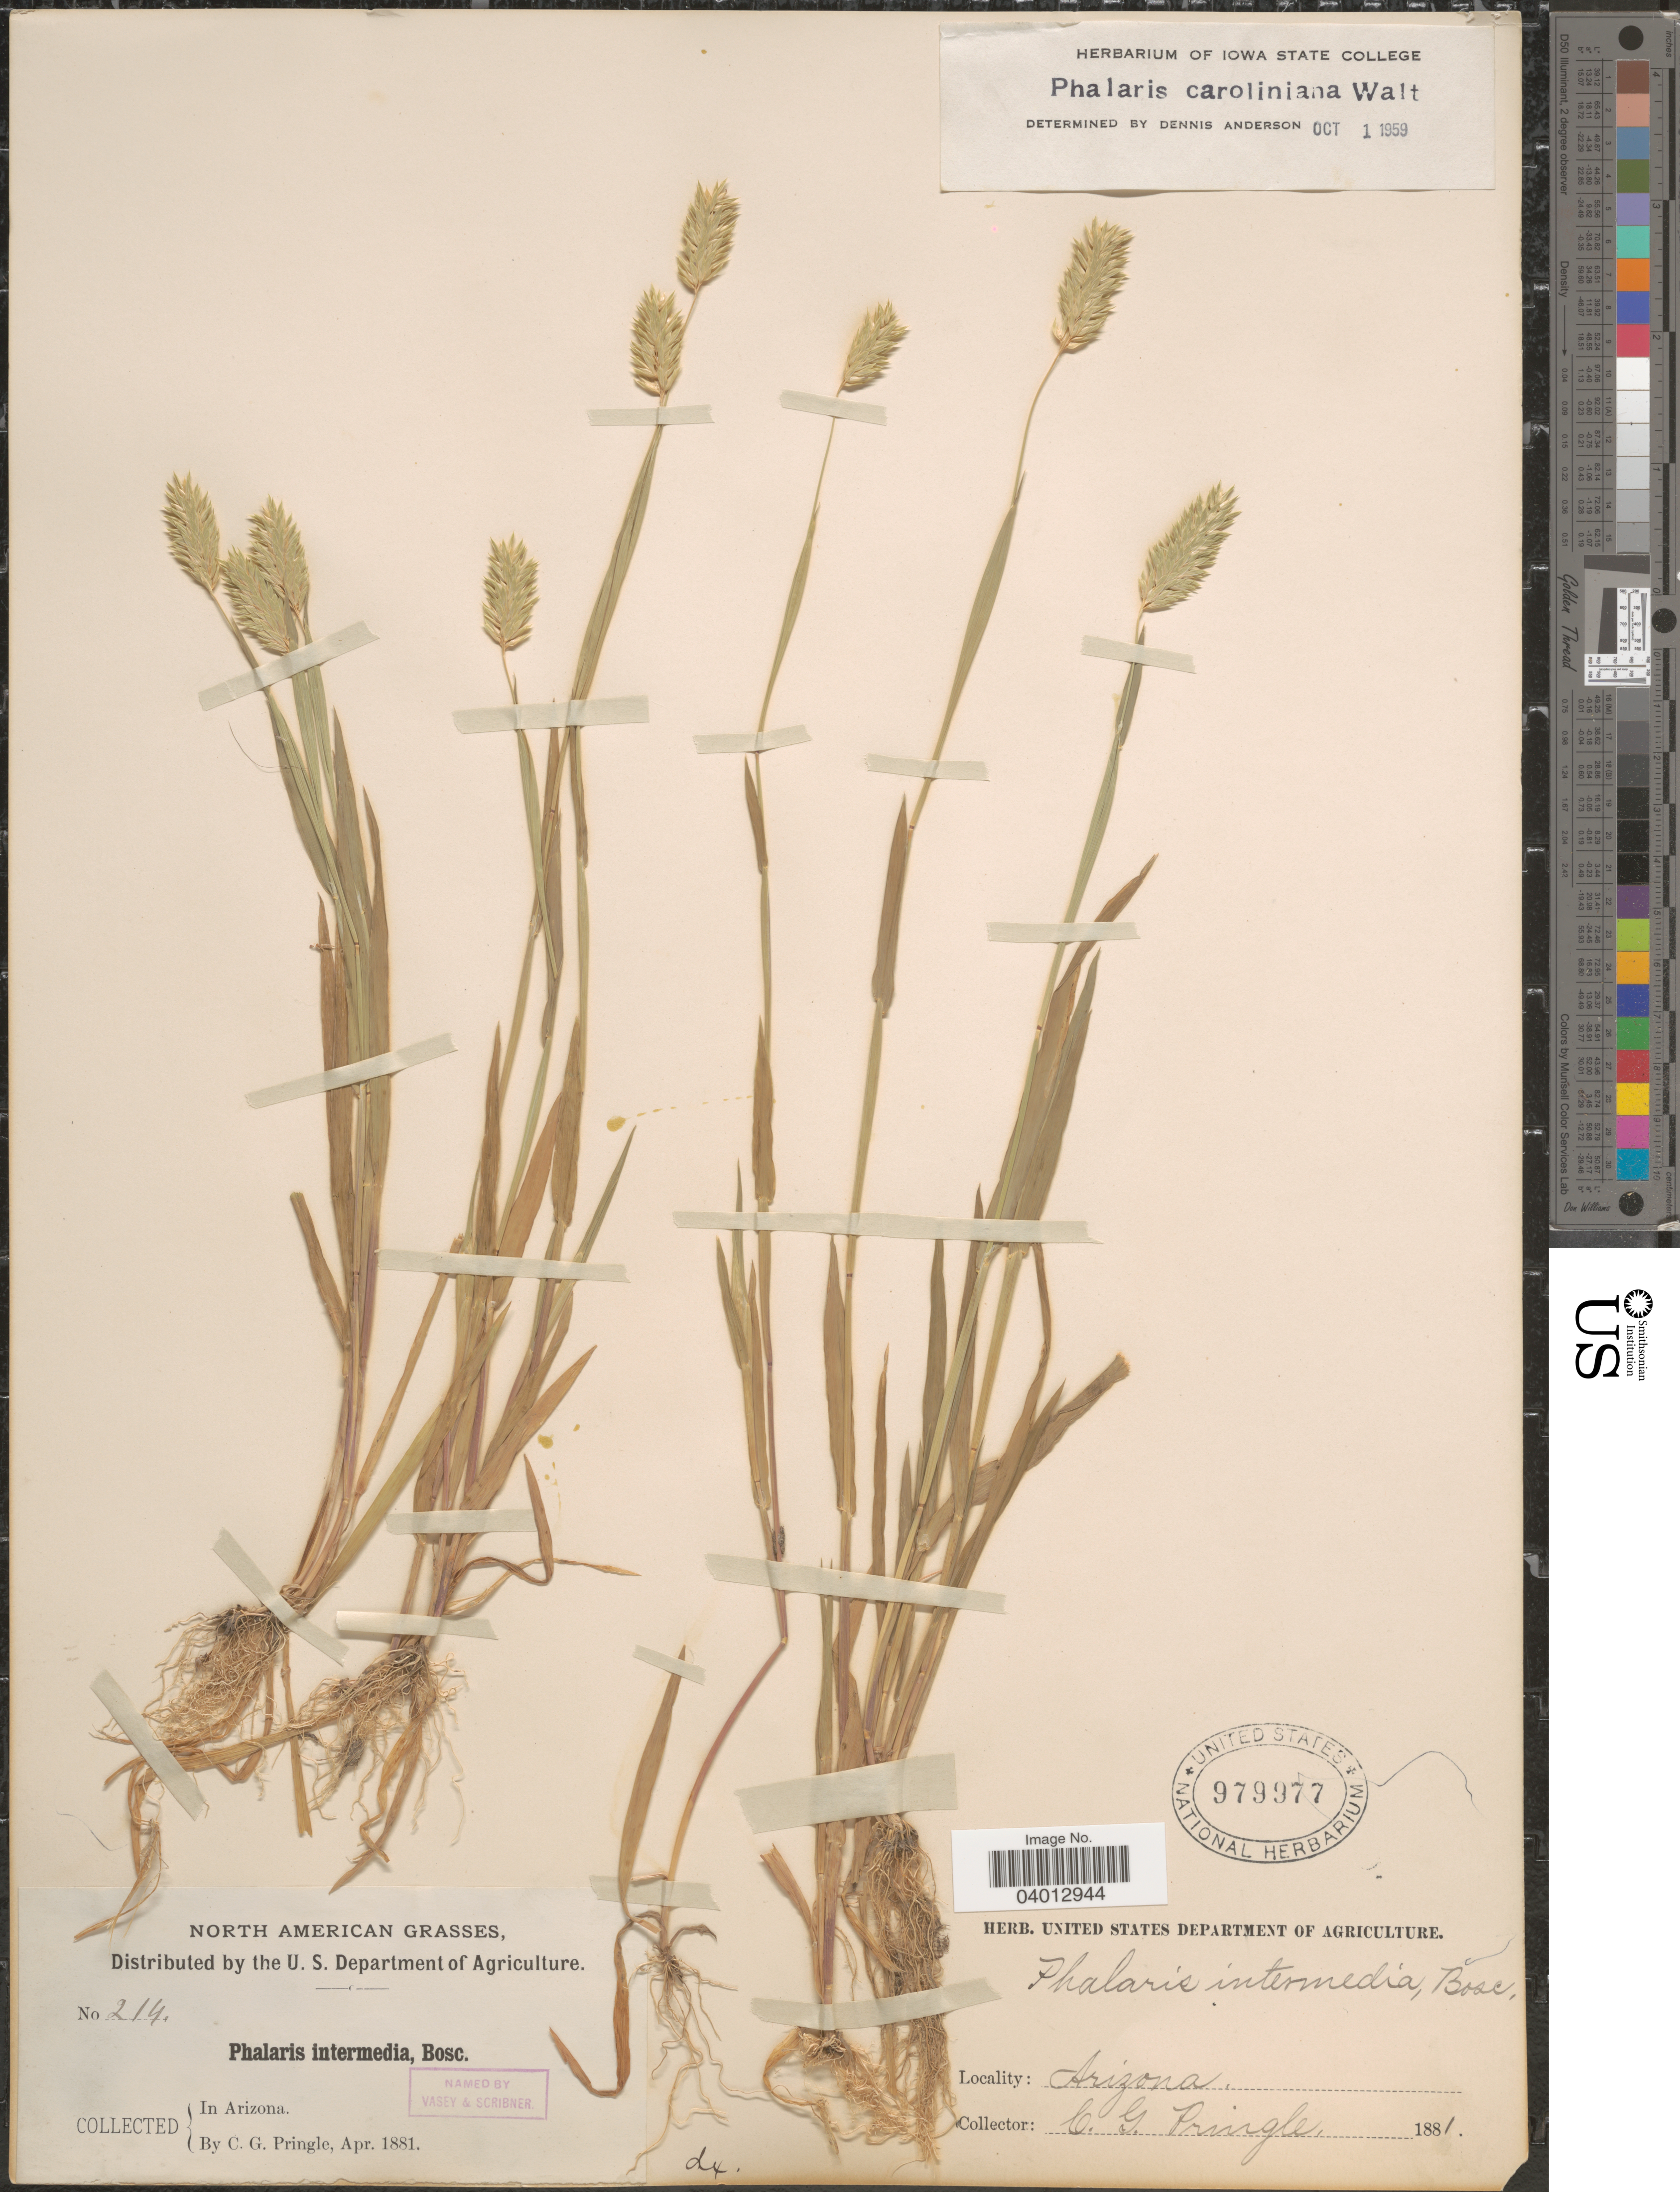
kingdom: Plantae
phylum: Tracheophyta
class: Liliopsida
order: Poales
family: Poaceae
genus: Phalaris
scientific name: Phalaris caroliniana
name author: Walter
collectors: C. G. Pringle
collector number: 214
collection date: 1881-04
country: United States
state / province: Arizona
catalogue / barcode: US 979977